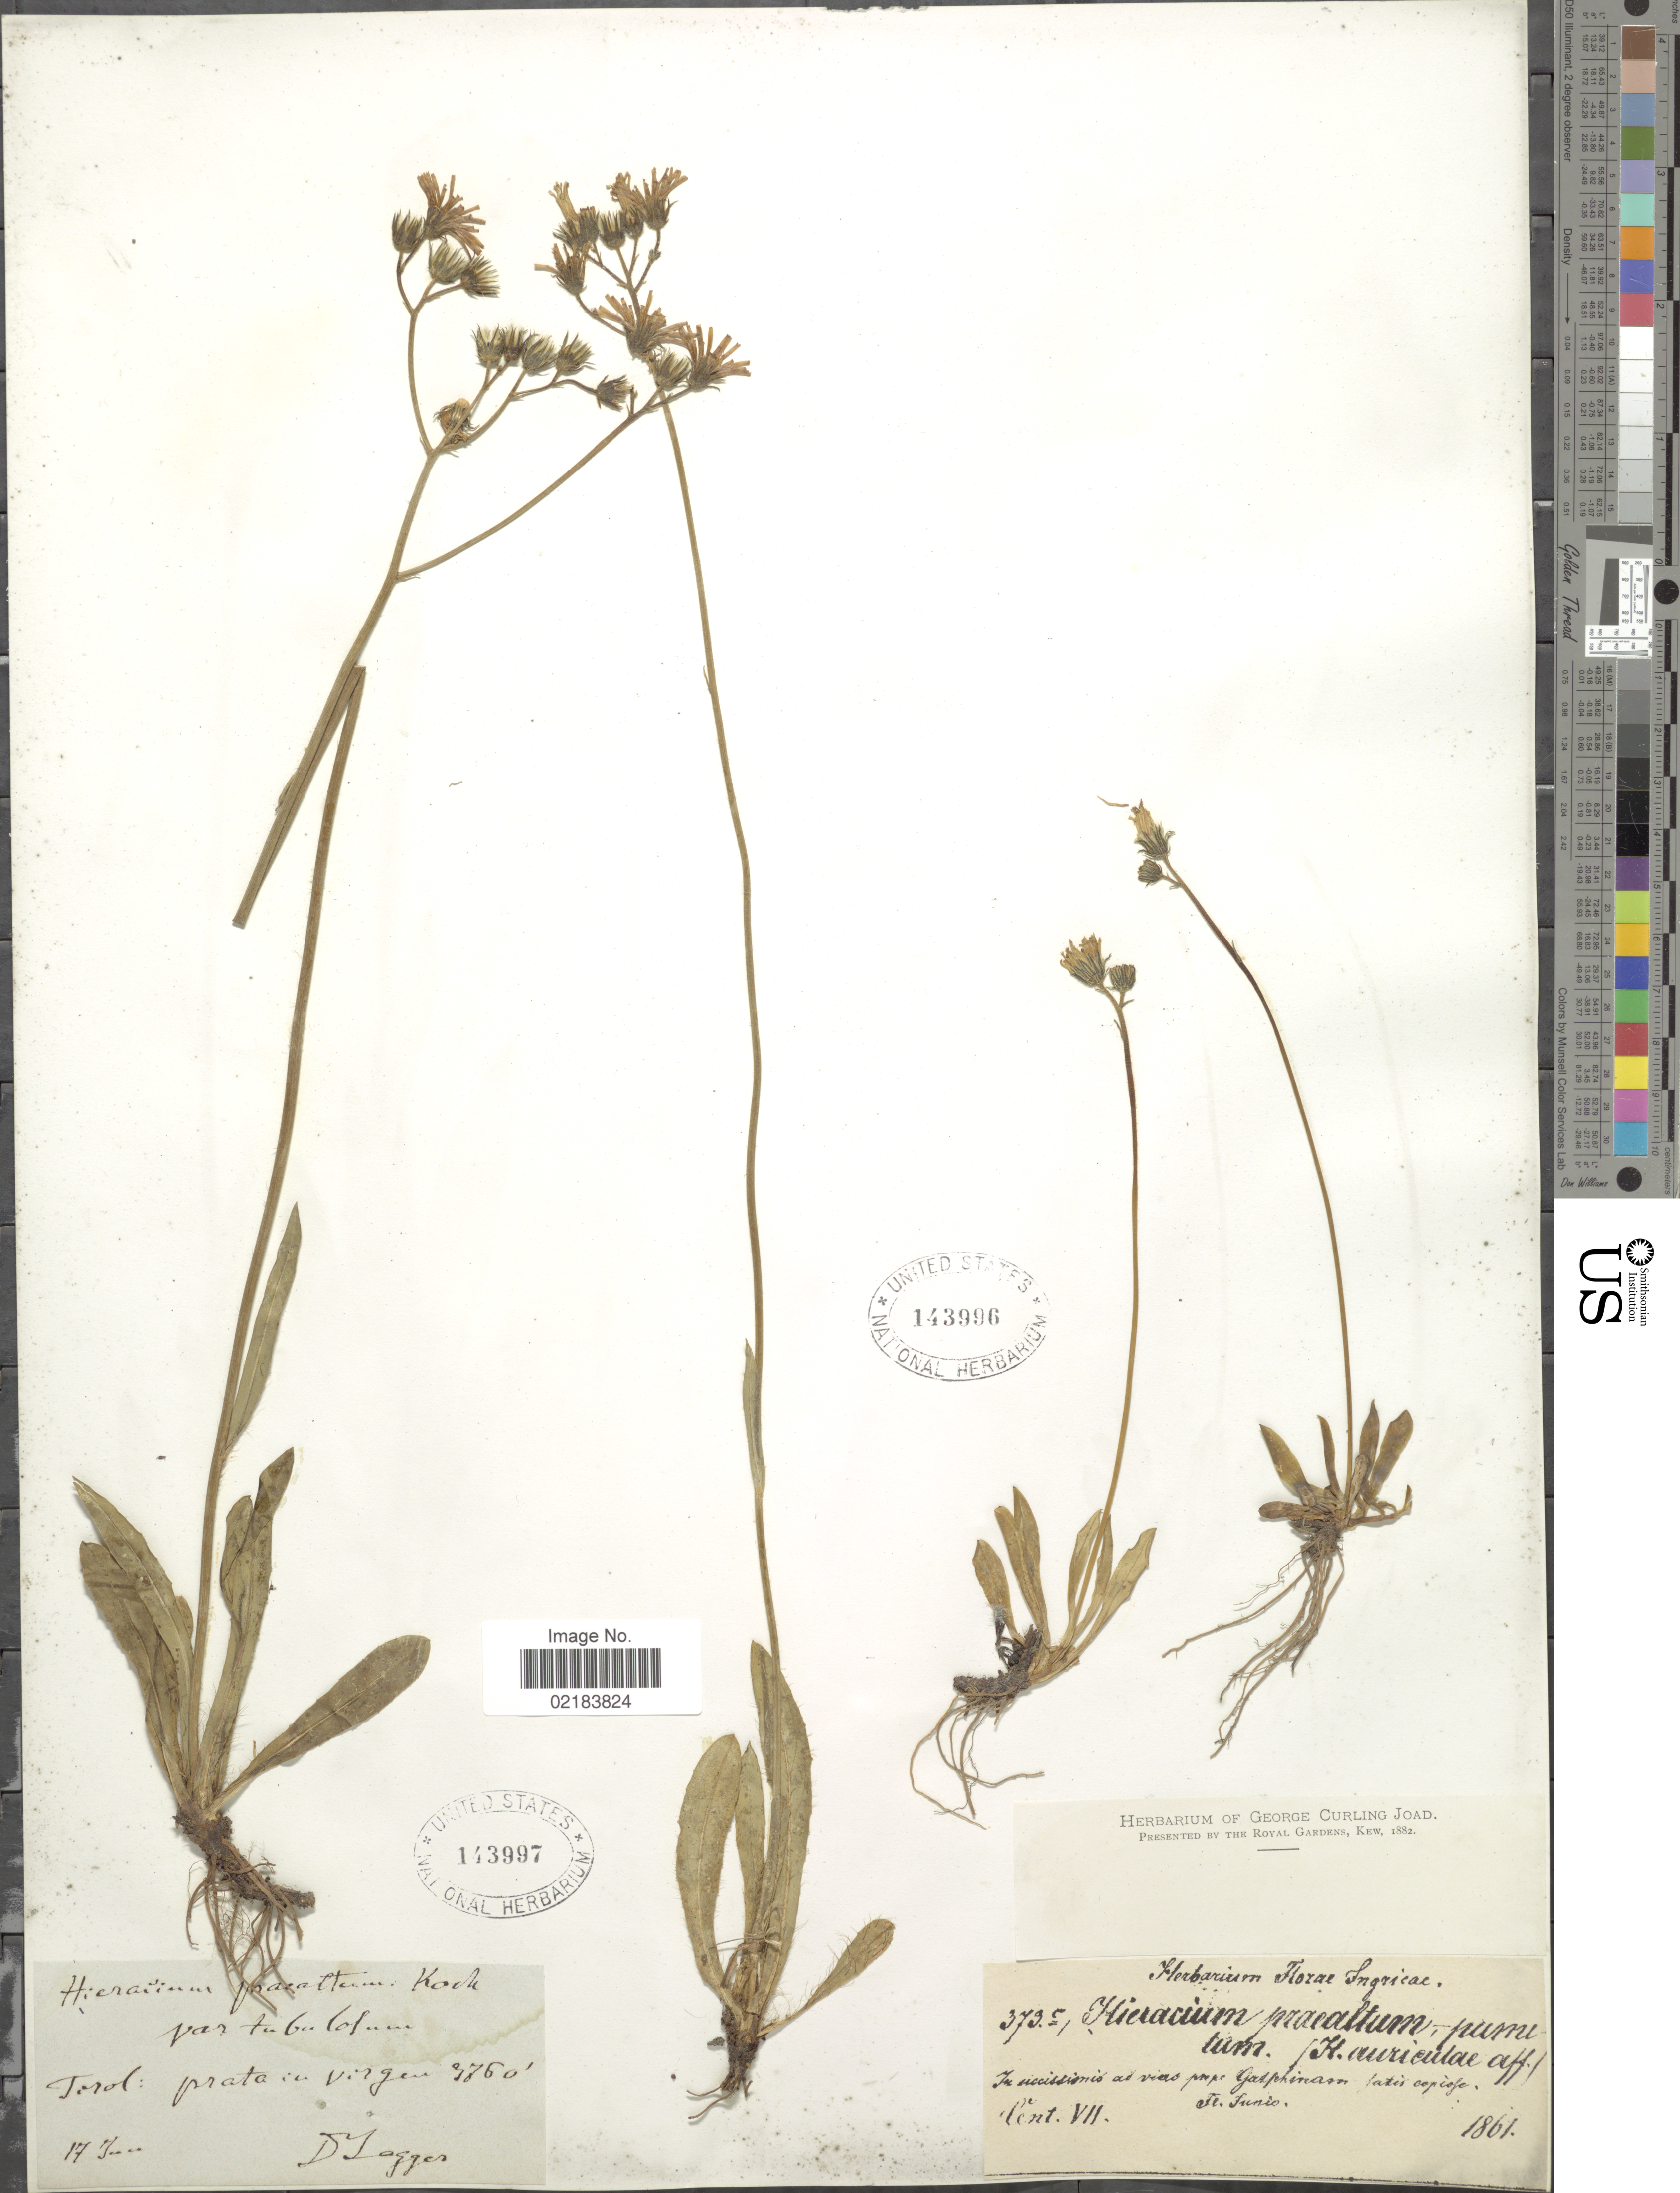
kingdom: Plantae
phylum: Tracheophyta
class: Magnoliopsida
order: Asterales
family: Asteraceae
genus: Pilosella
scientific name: Pilosella piloselloides subsp. praealta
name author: (Gochnat) S. Bräut. & Greuter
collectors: Herbarium Florae Ingricae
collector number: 373c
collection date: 1861-06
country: Austria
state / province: Tirol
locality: In siccissisnio ad vias prope Gatfehinasn fatis copiose. [interpreted]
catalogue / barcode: US 143996